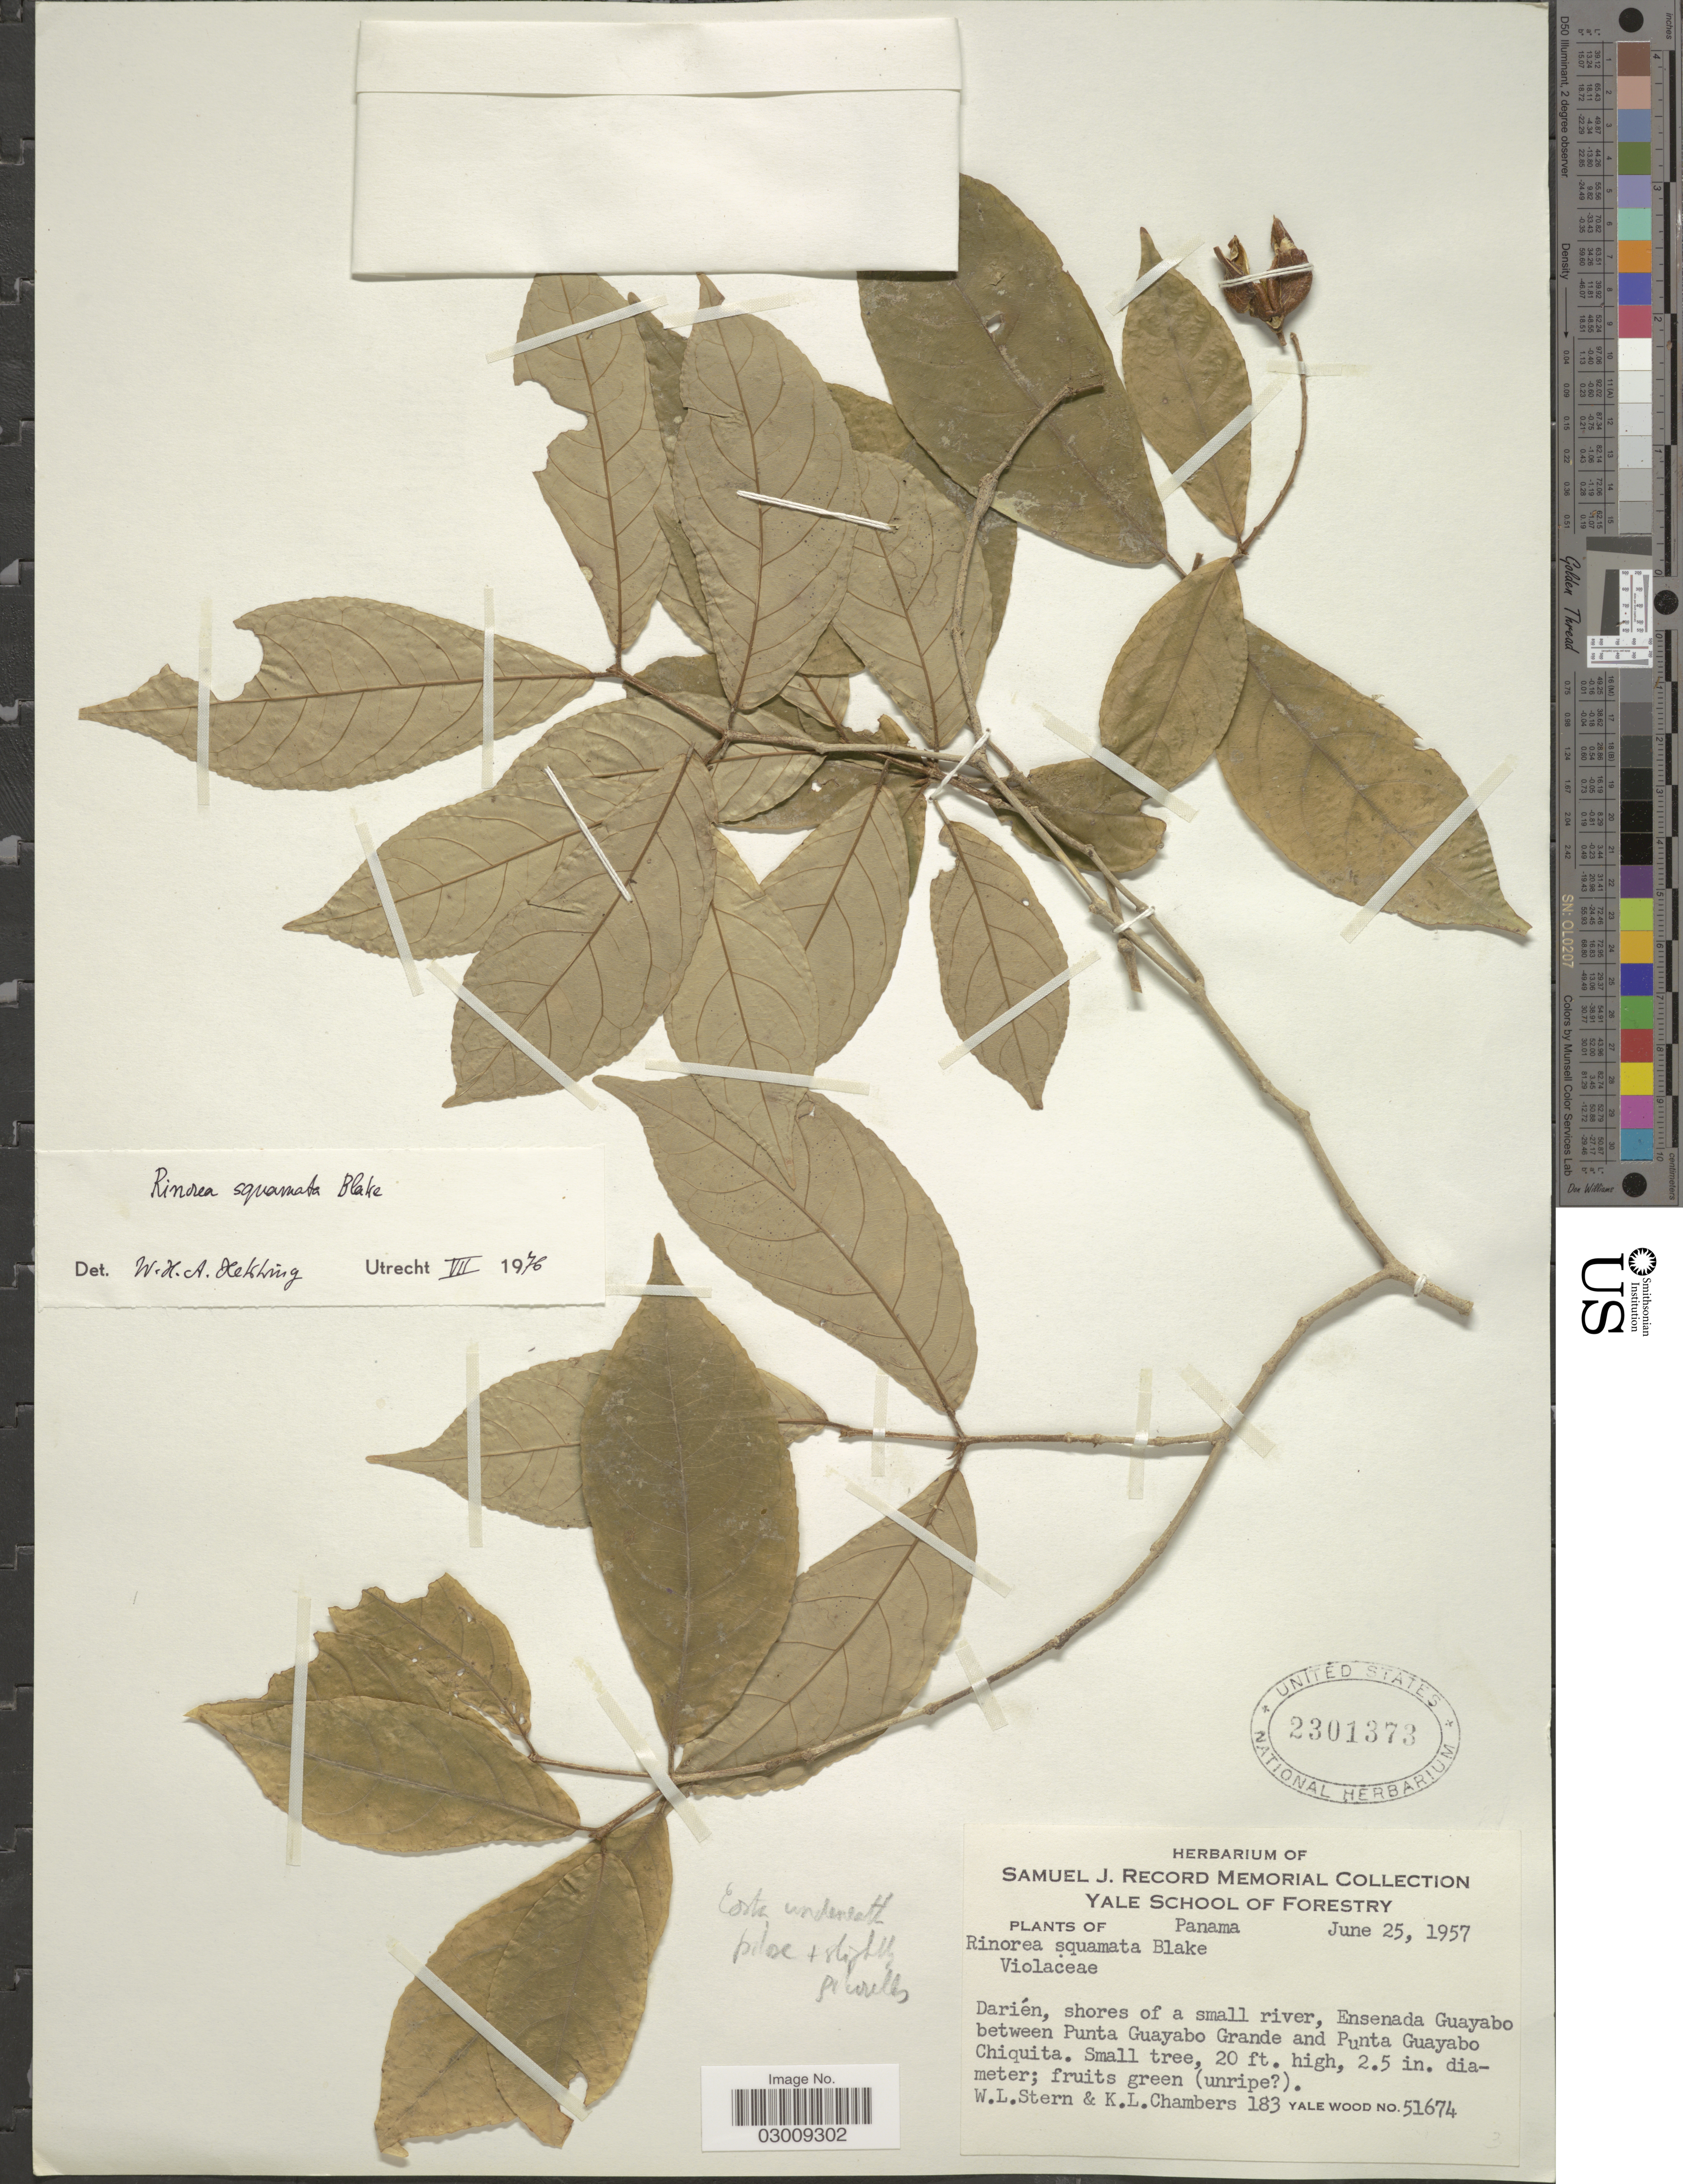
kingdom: Plantae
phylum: Tracheophyta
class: Magnoliopsida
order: Malpighiales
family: Violaceae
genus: Rinorea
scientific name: Rinorea squamata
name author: S.F. Blake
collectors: W. L. Stern & K. Chambers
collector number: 183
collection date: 1957-06-25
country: Panama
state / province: Darién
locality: Shores of a small river, Ensenada Guayabo between Punta Guayabo Grande and Punta Guaybo Chiquita.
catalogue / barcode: US 2301373